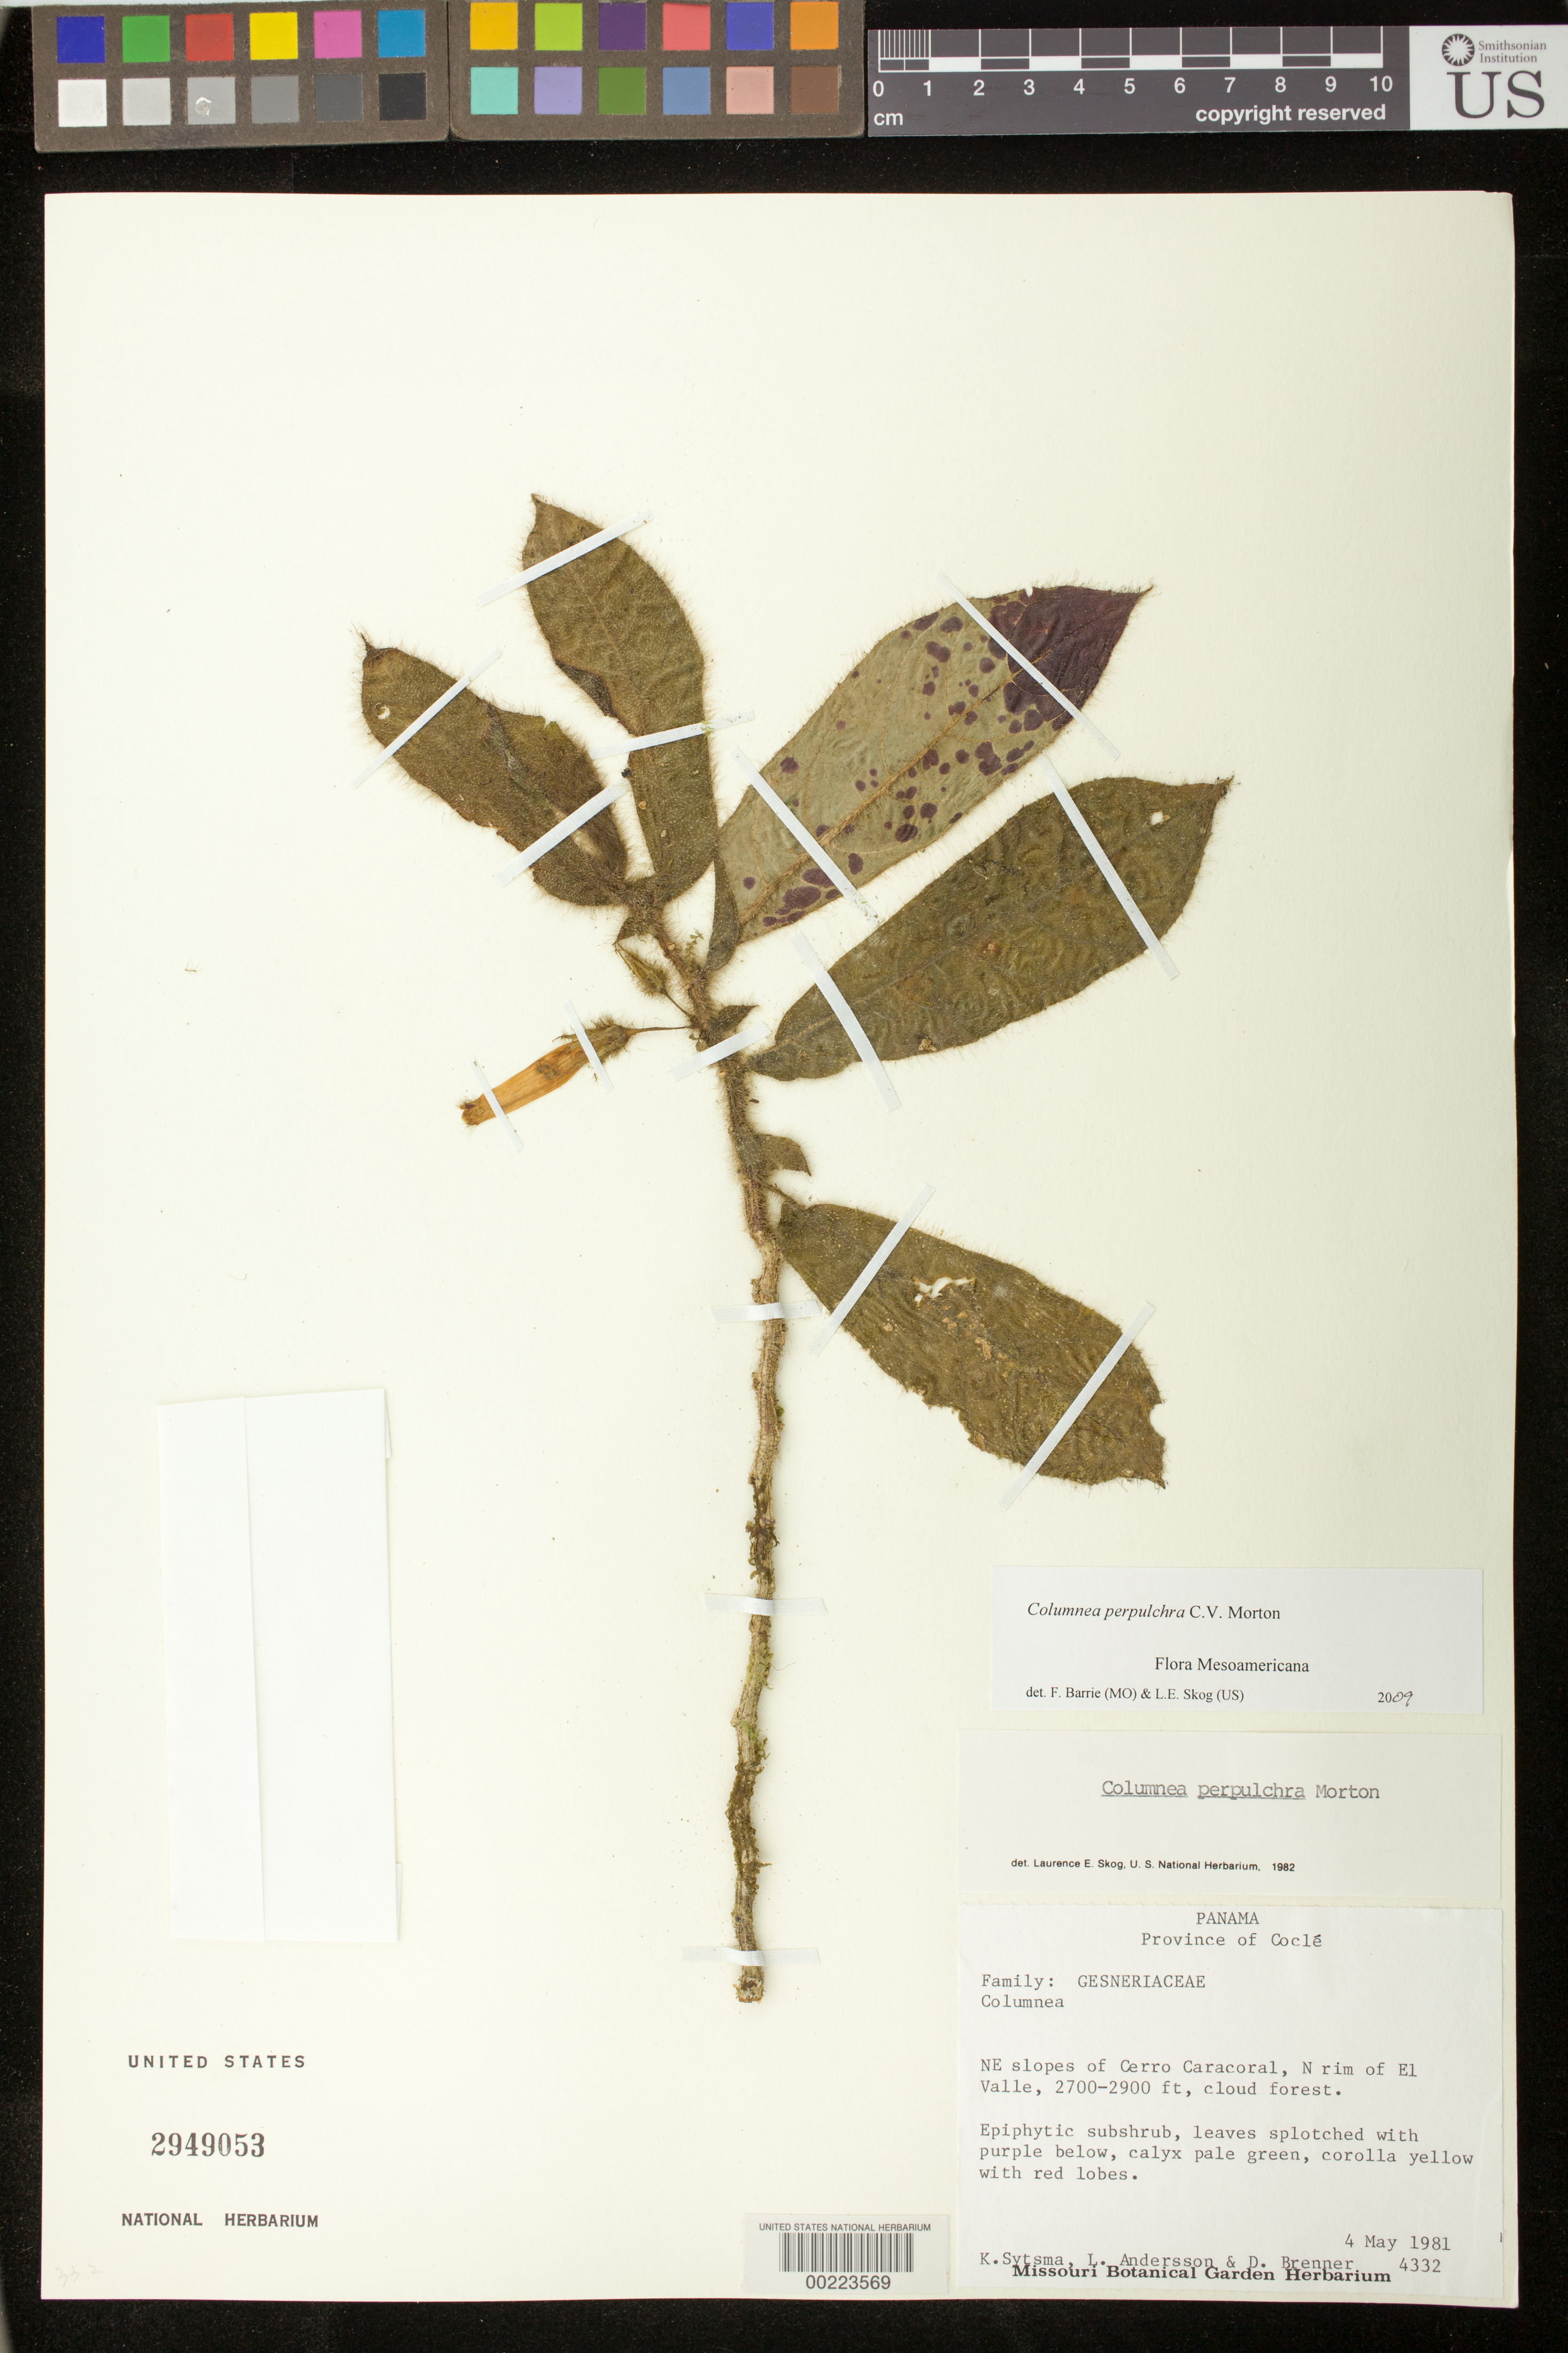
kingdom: Plantae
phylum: Tracheophyta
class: Magnoliopsida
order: Lamiales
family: Gesneriaceae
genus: Columnea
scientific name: Columnea perpulchra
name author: C.V. Morton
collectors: K. J. Sytsma, L. Andersson & R. Dressler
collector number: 4332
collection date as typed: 04 May 1981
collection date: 1981-05-04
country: Panama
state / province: Coclé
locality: NE slopes of Cerro Caracoral, N rim of El Valle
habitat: Cloud forest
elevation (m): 823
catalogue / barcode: US 2949053